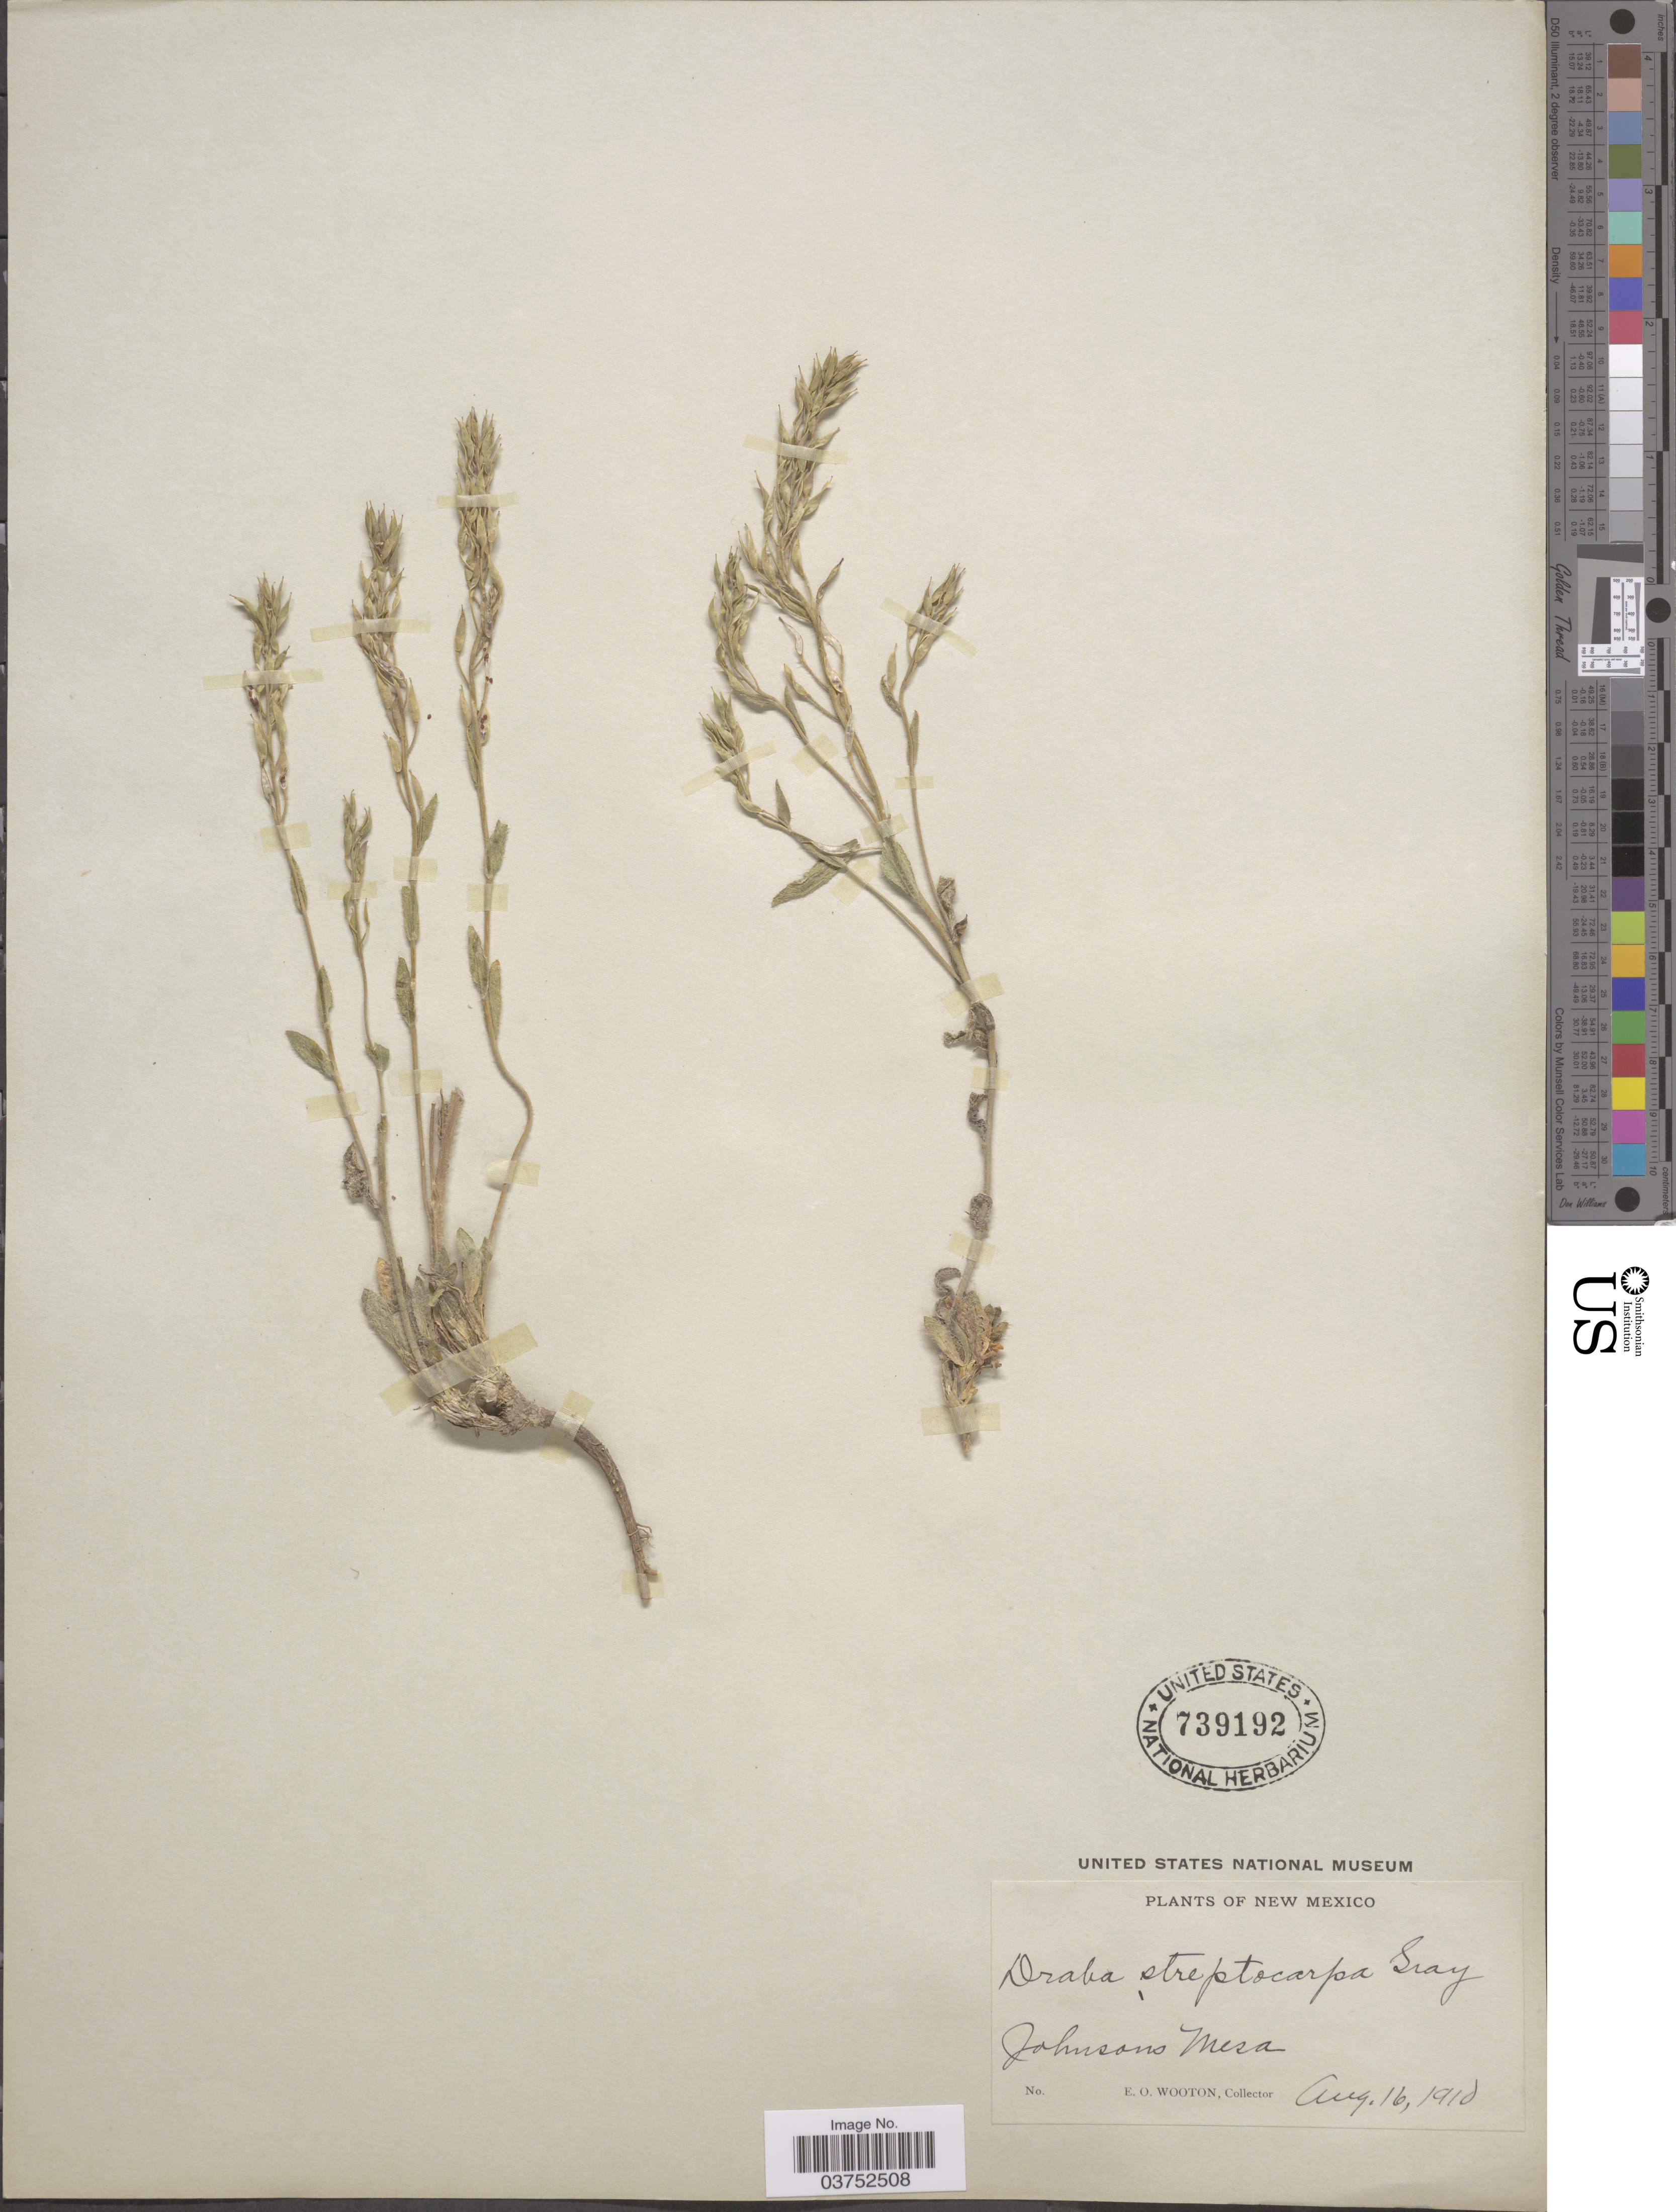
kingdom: Plantae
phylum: Tracheophyta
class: Magnoliopsida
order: Brassicales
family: Brassicaceae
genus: Draba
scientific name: Draba streptocarpa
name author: A. Gray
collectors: E. O. Wooton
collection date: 1910-08-16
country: United States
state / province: New Mexico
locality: Johnsons Mesa.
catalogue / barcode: US 739192